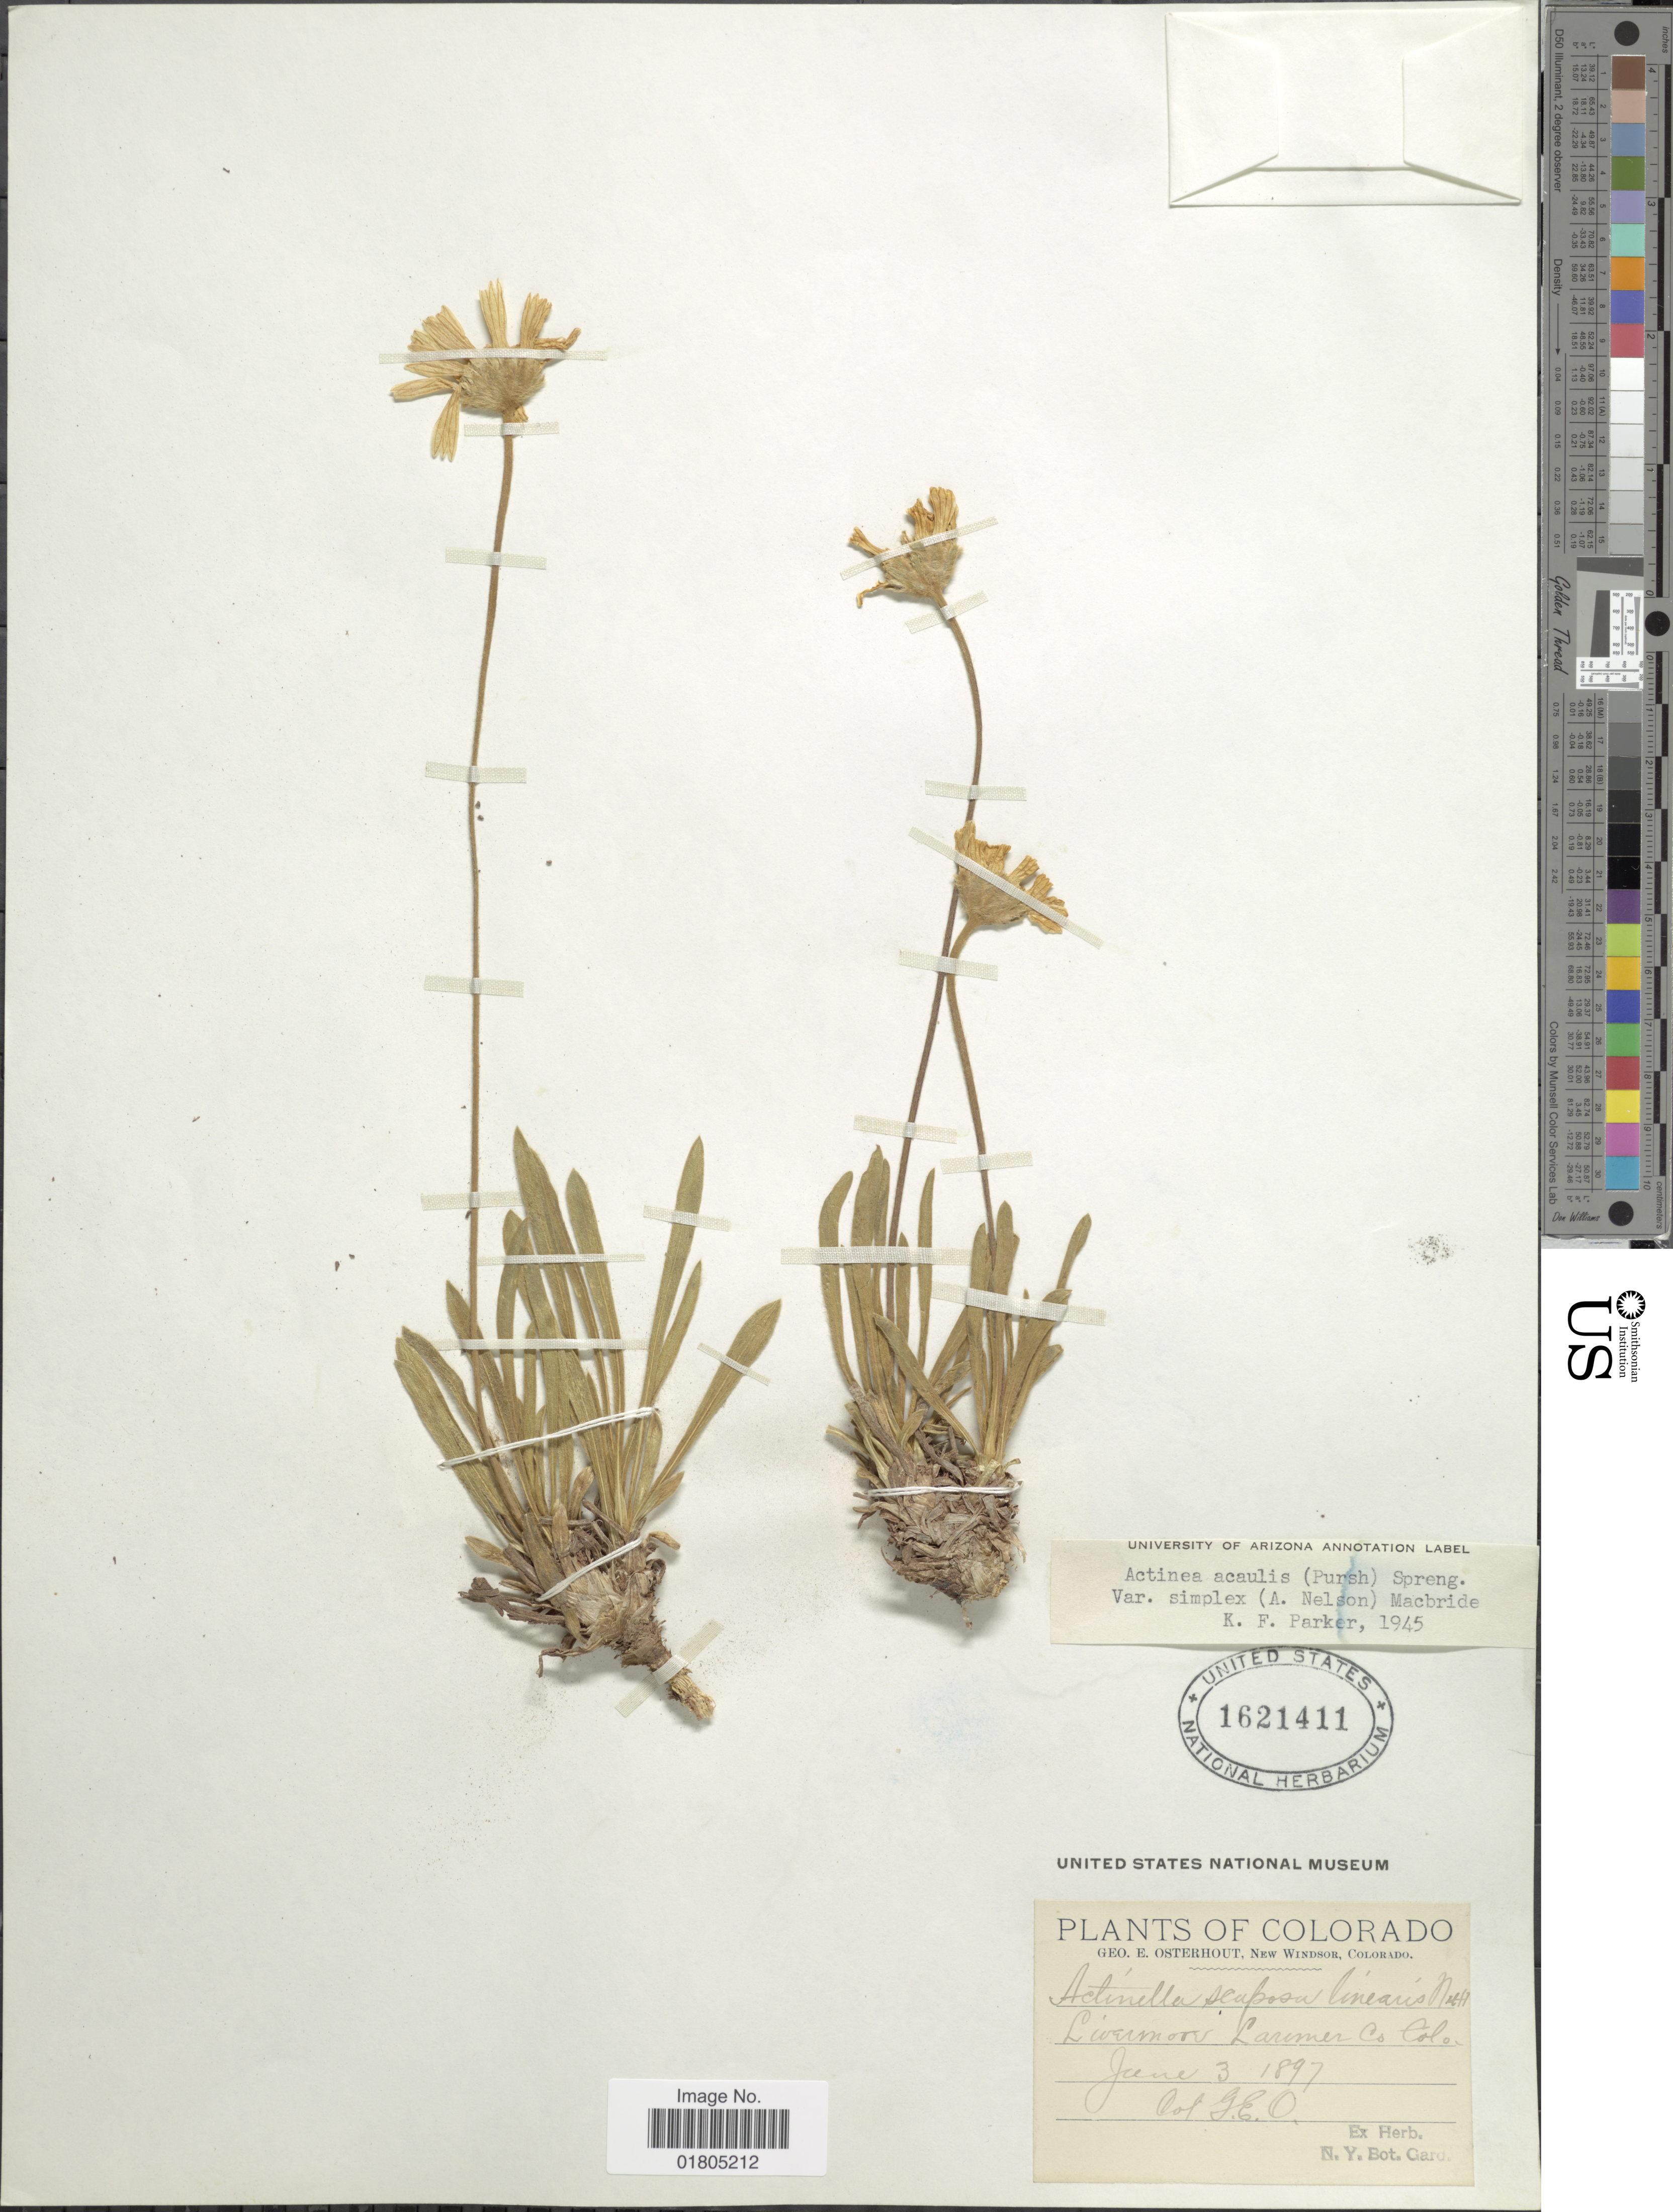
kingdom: Plantae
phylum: Tracheophyta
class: Magnoliopsida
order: Asterales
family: Asteraceae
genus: Actinea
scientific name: Actinea acaulis var. simplex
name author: (A. Nelson) J.F. Macbr.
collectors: G. Osterhout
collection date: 1897-06-03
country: United States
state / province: Colorado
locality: Livermoor, Larimer Co.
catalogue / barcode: US 1621411